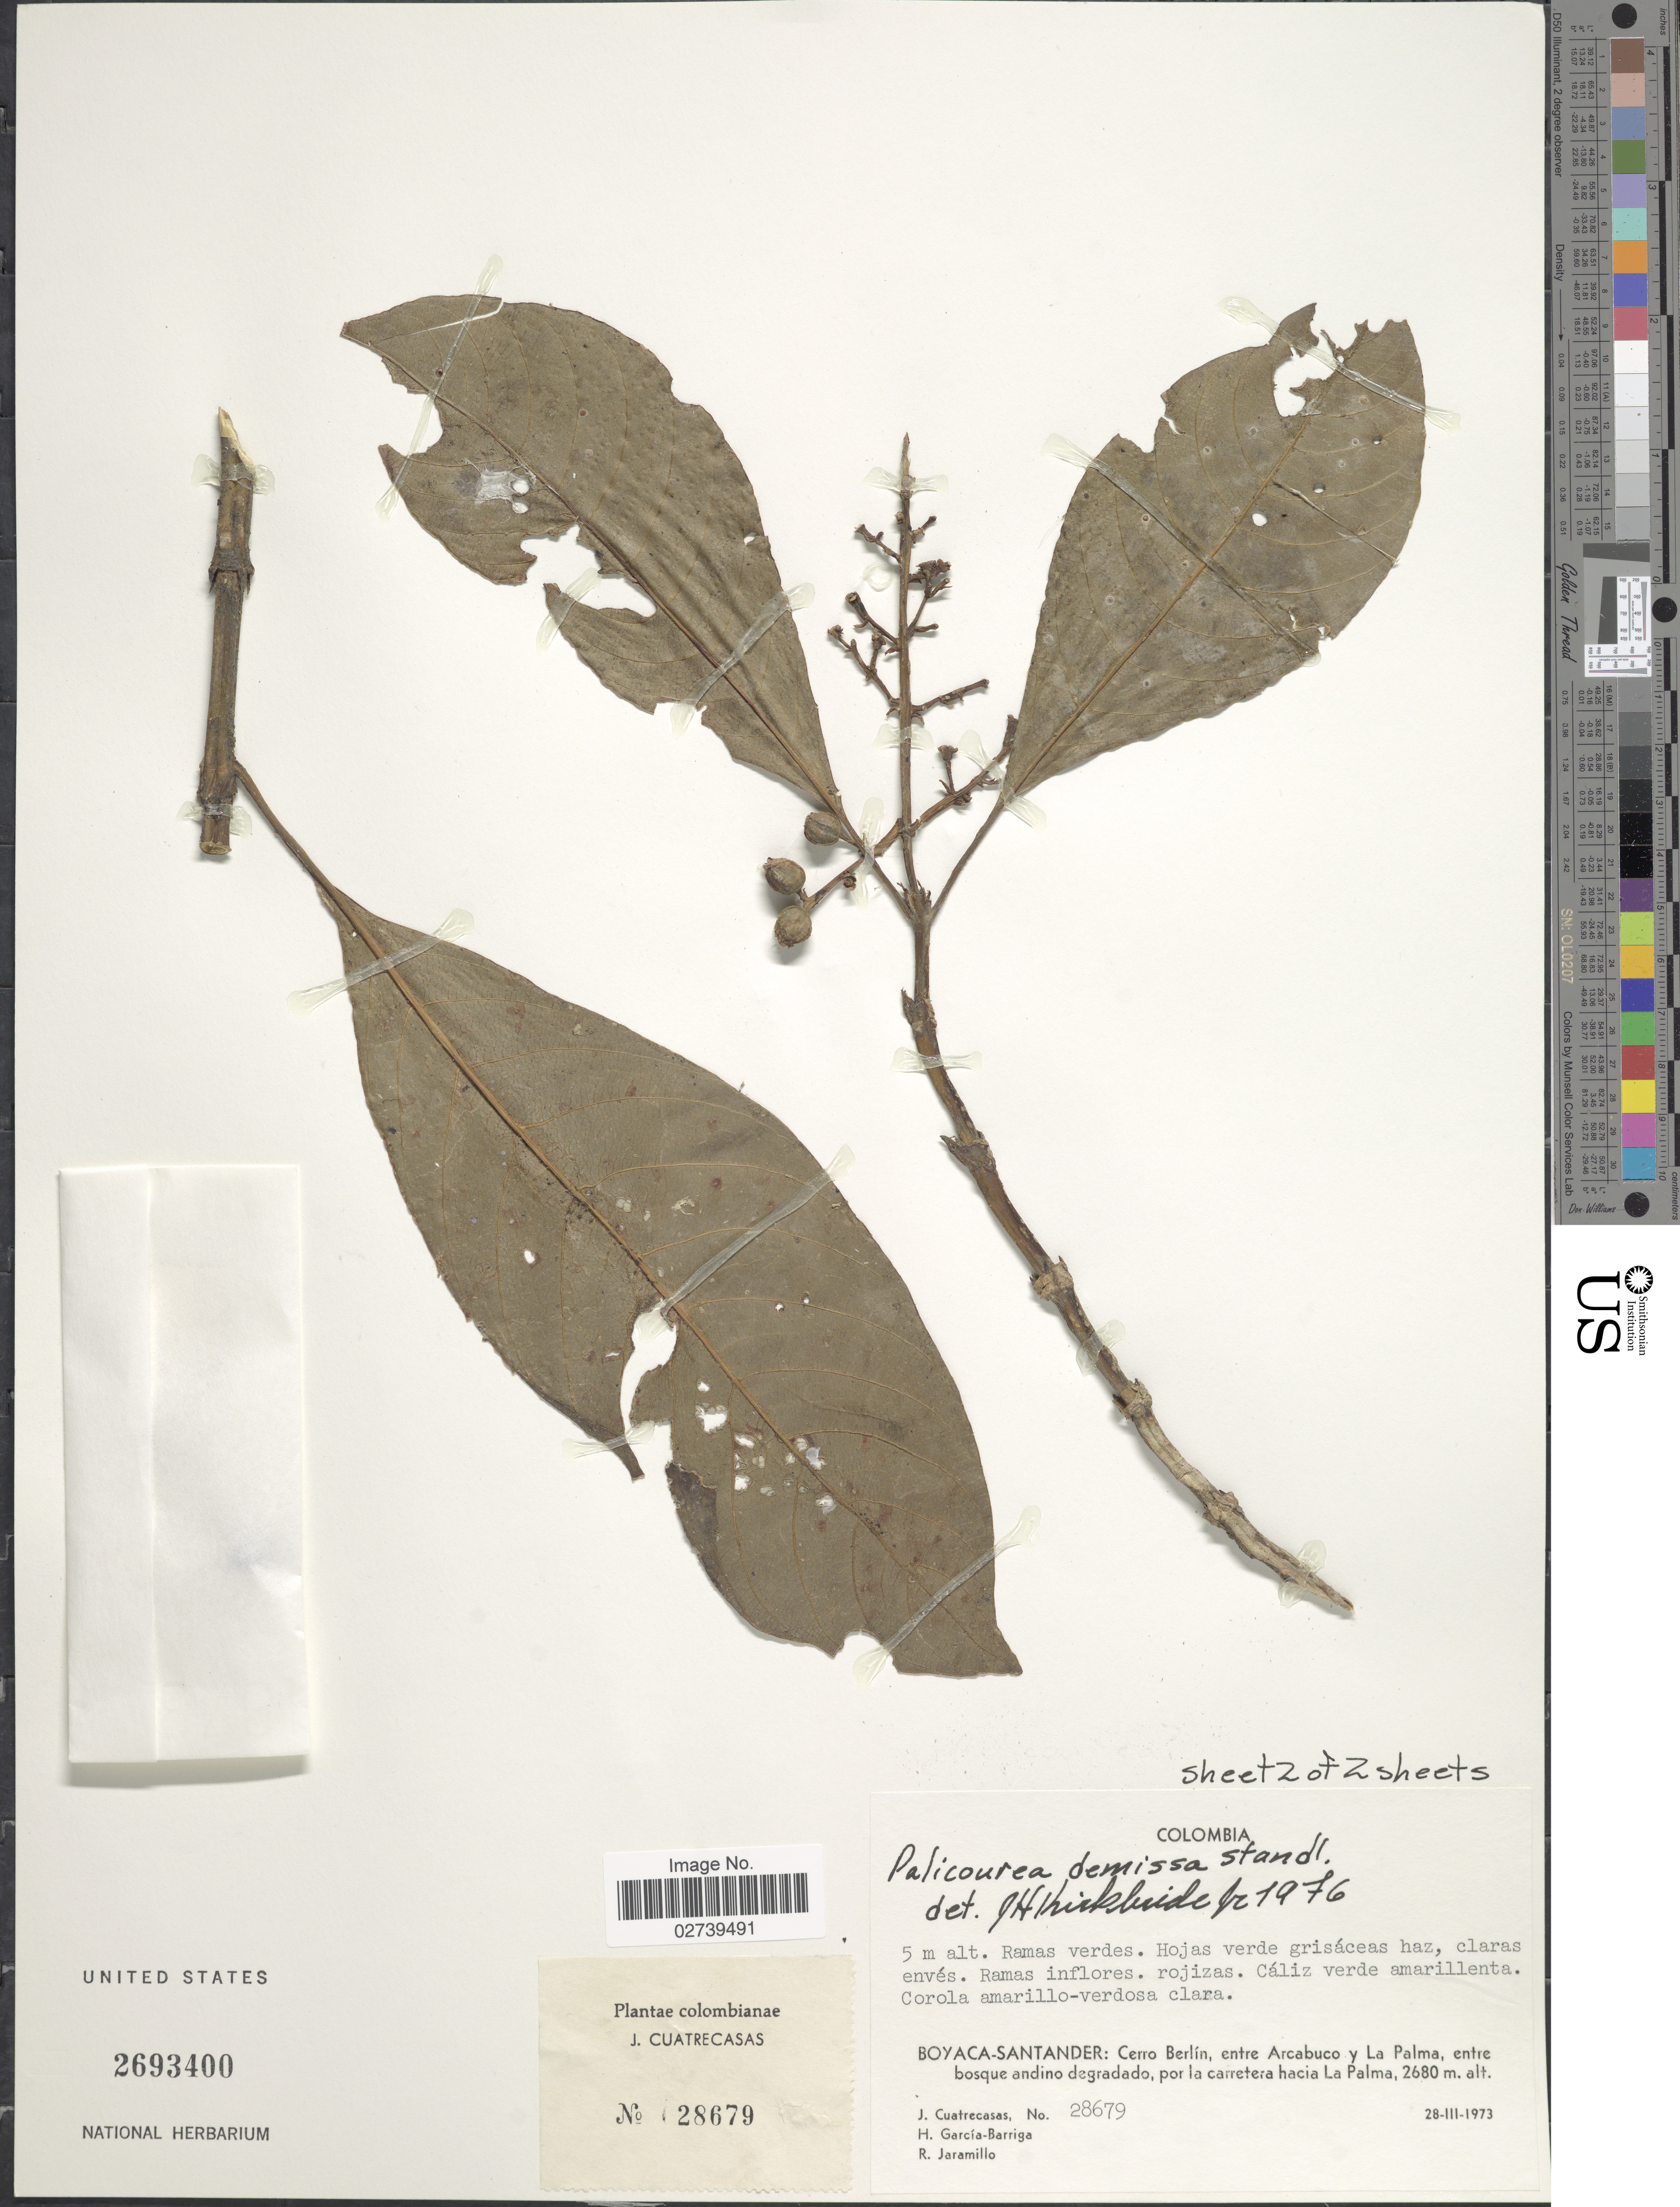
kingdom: Plantae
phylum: Tracheophyta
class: Magnoliopsida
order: Gentianales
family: Rubiaceae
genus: Palicourea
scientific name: Palicourea demissa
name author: Standl.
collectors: J. Cuatrecasas, H. García Barriga & R. Jaramillo M.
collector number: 28679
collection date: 1973-03-28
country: Colombia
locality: Boyaca-Santander: Cerro Berlin, entre Arcabuco y La Palma, entre bosque andino degradado, por la carretera hacia La Palma, colombianae.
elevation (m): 2680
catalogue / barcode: US 2693400